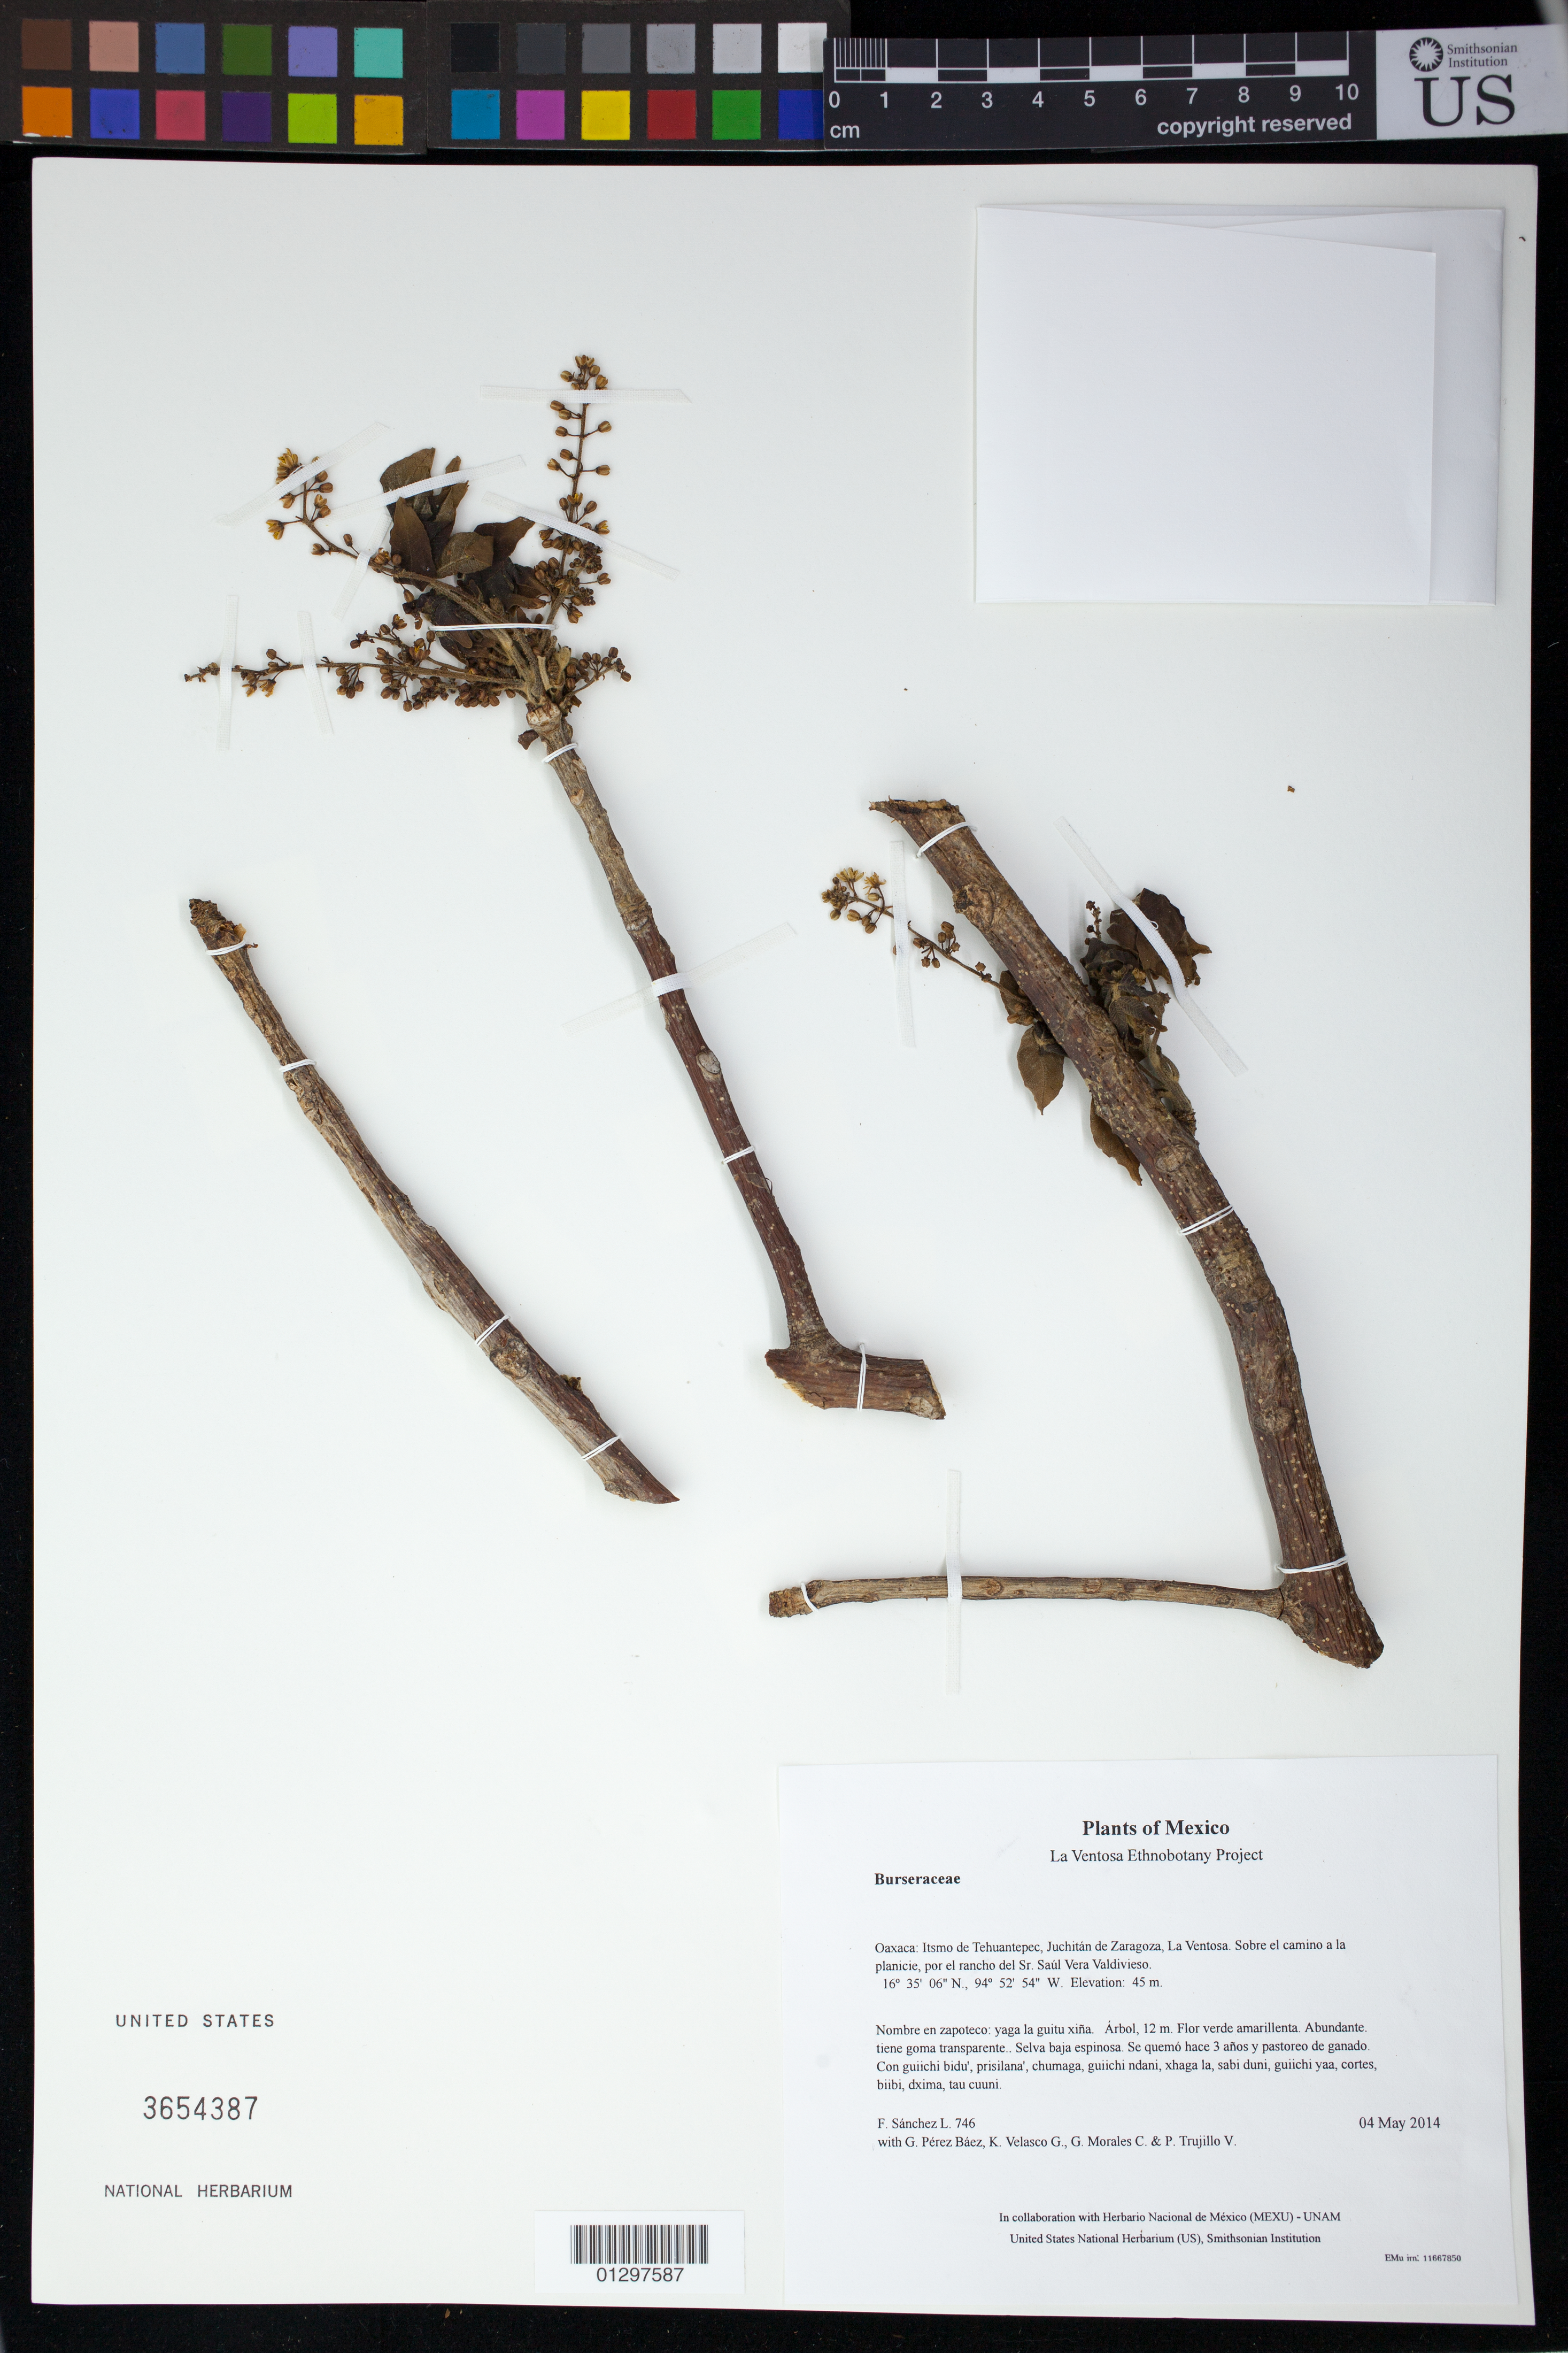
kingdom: Plantae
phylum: Tracheophyta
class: Magnoliopsida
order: Sapindales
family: Burseraceae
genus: Bursera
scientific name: Bursera simaruba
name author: (L.) Sarg.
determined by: Medina-Lemos, Rosalinda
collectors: F. Sánchez L., G. Pérez Báez, K. Velasco G., G. Morales C. & P. Trujillo V.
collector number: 746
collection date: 2014-05-04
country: Mexico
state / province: Oaxaca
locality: Itsmo de Tehuantepec, Juchitán de Zaragoza, La Ventosa. Sobre el camino a la planicie, por el rancho del Sr. Saúl Vera Valdivieso.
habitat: Selva baja espinosa. Se quemó hace 3 años y pastoreo de ganado.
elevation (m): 45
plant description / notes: JEBOT, MEXU, SERO, US; Yaga. 12 m. Guie' naga' naguchi ga. Stale.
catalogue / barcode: US 3654387